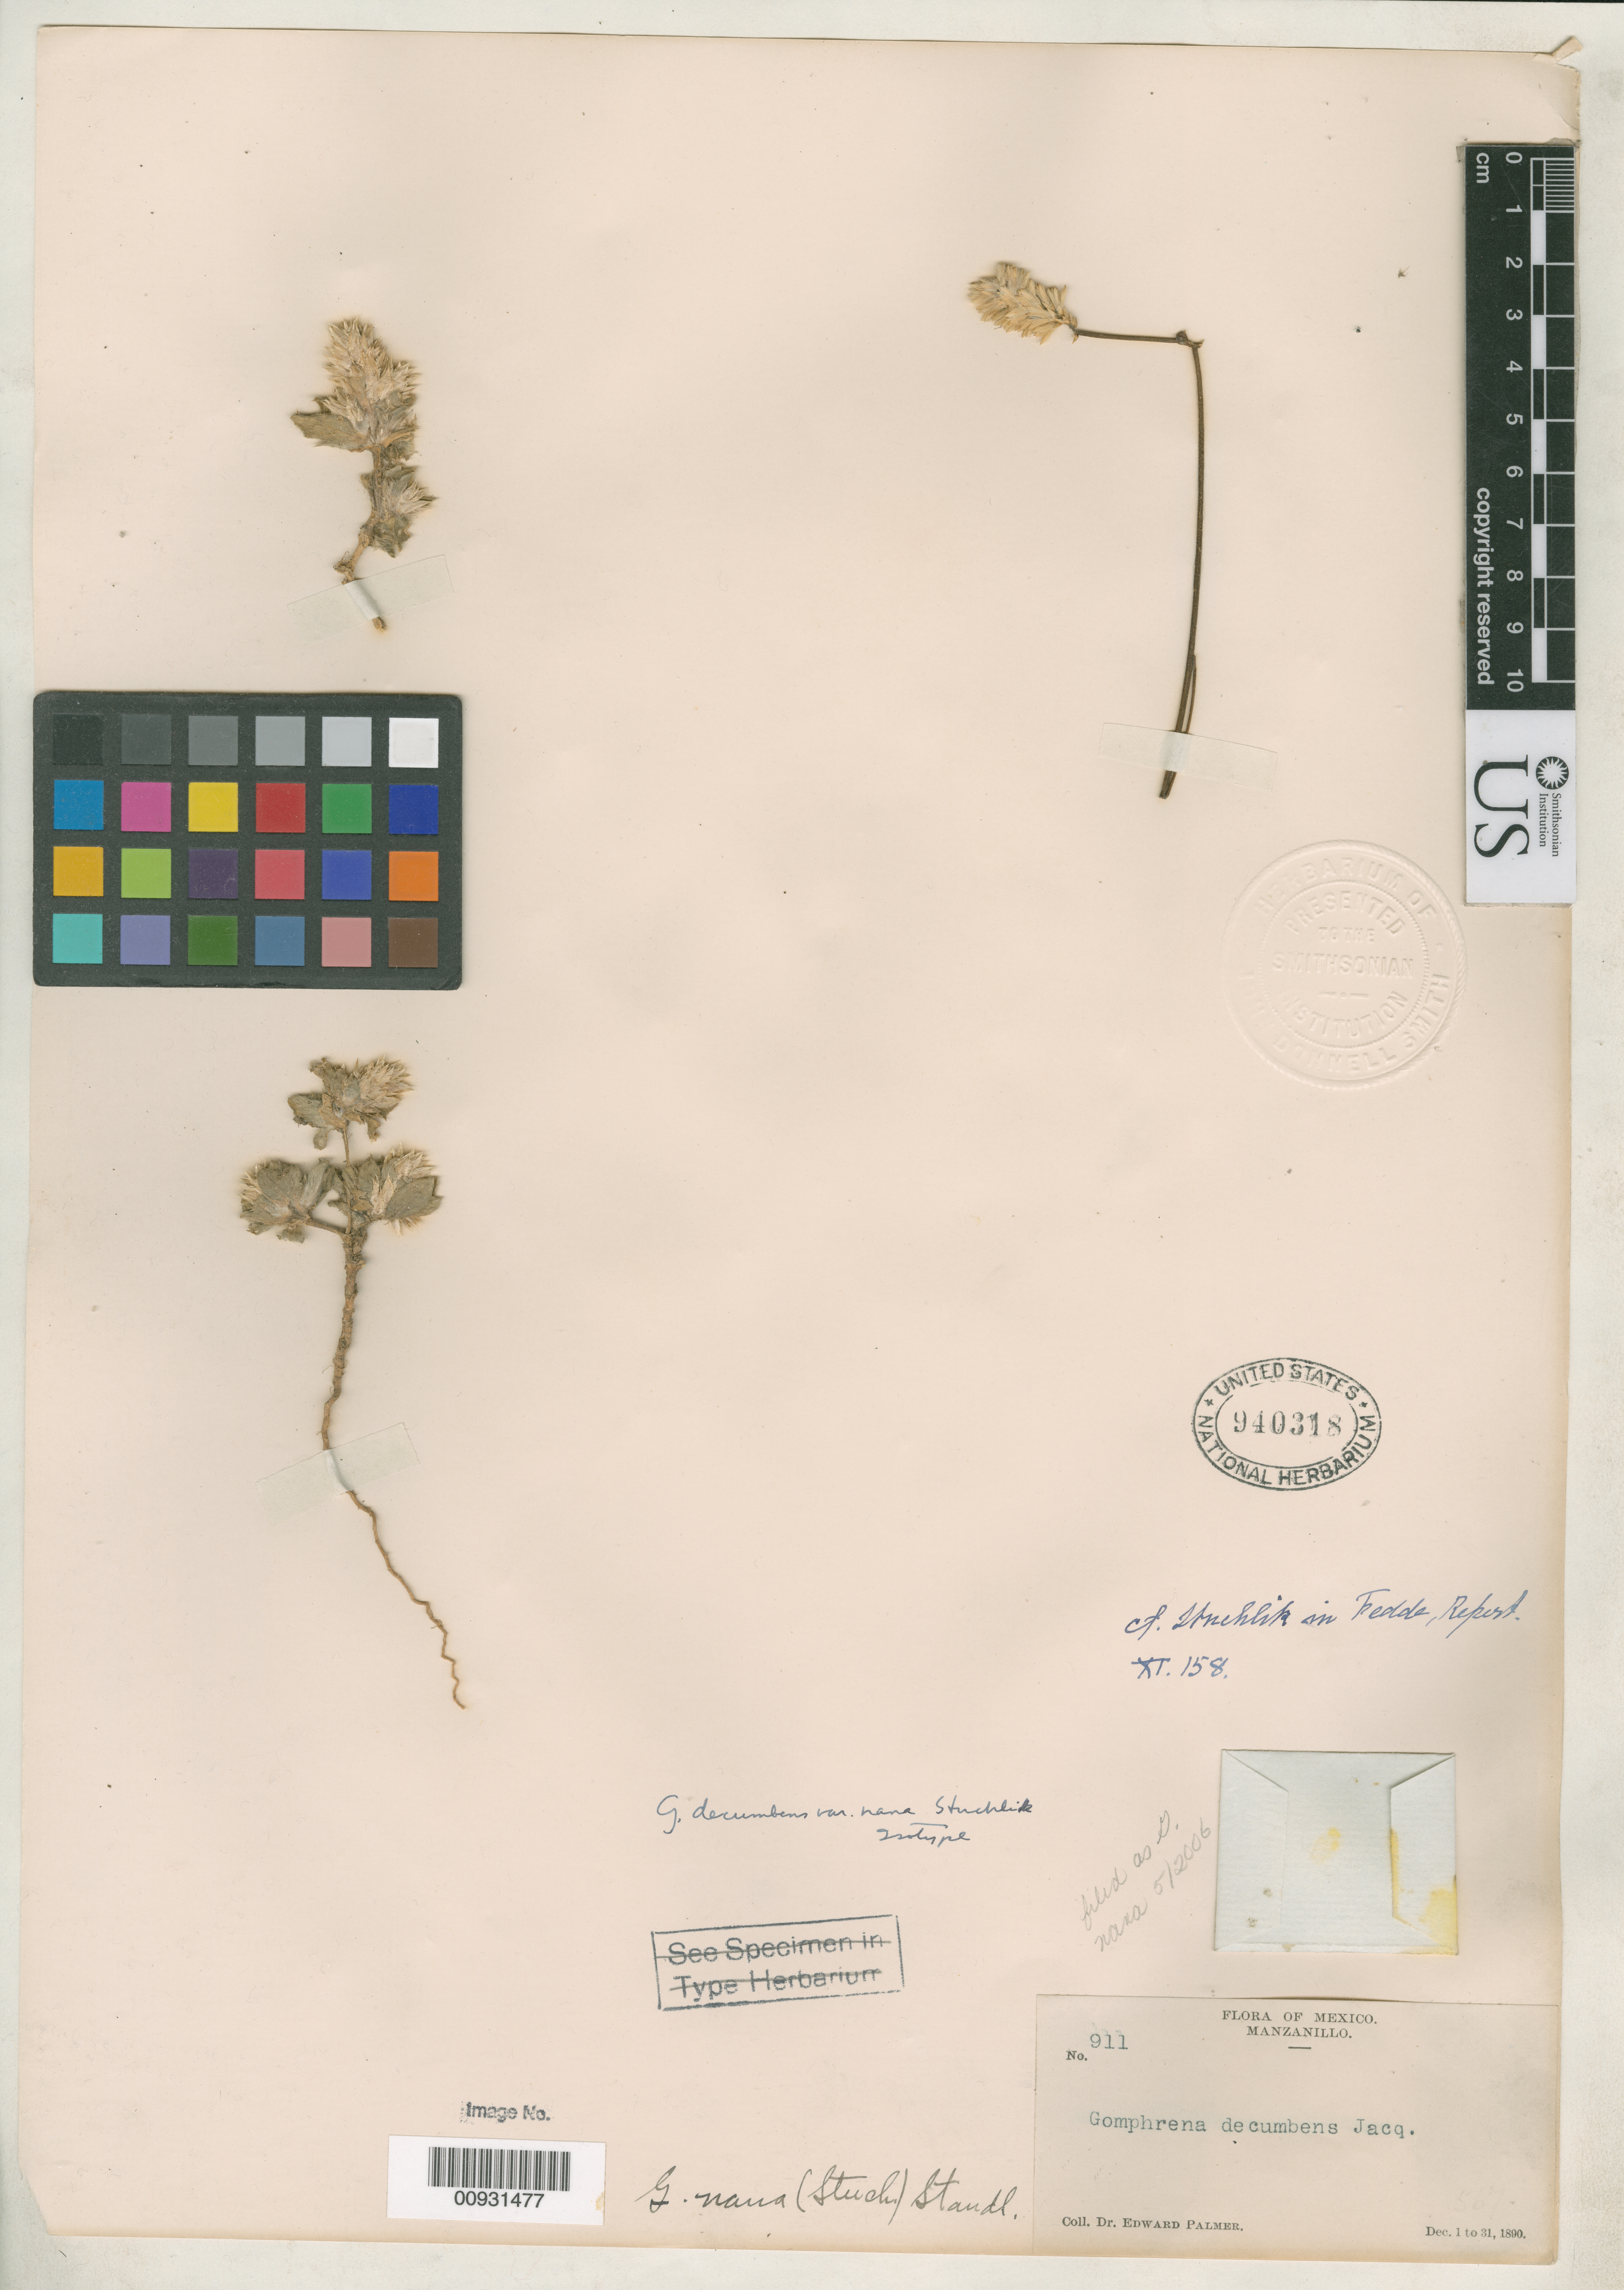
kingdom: Plantae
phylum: Tracheophyta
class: Magnoliopsida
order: Caryophyllales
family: Amaranthaceae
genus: Gomphrena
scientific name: Gomphrena decumbens var. nana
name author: Stuchlík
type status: Isotype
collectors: E. Palmer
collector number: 911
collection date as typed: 01 Dec 1890 to 31 Dec 1890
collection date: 1890-12-01/1890-12-31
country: Mexico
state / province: Colima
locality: Manzanillo.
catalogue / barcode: US 940318